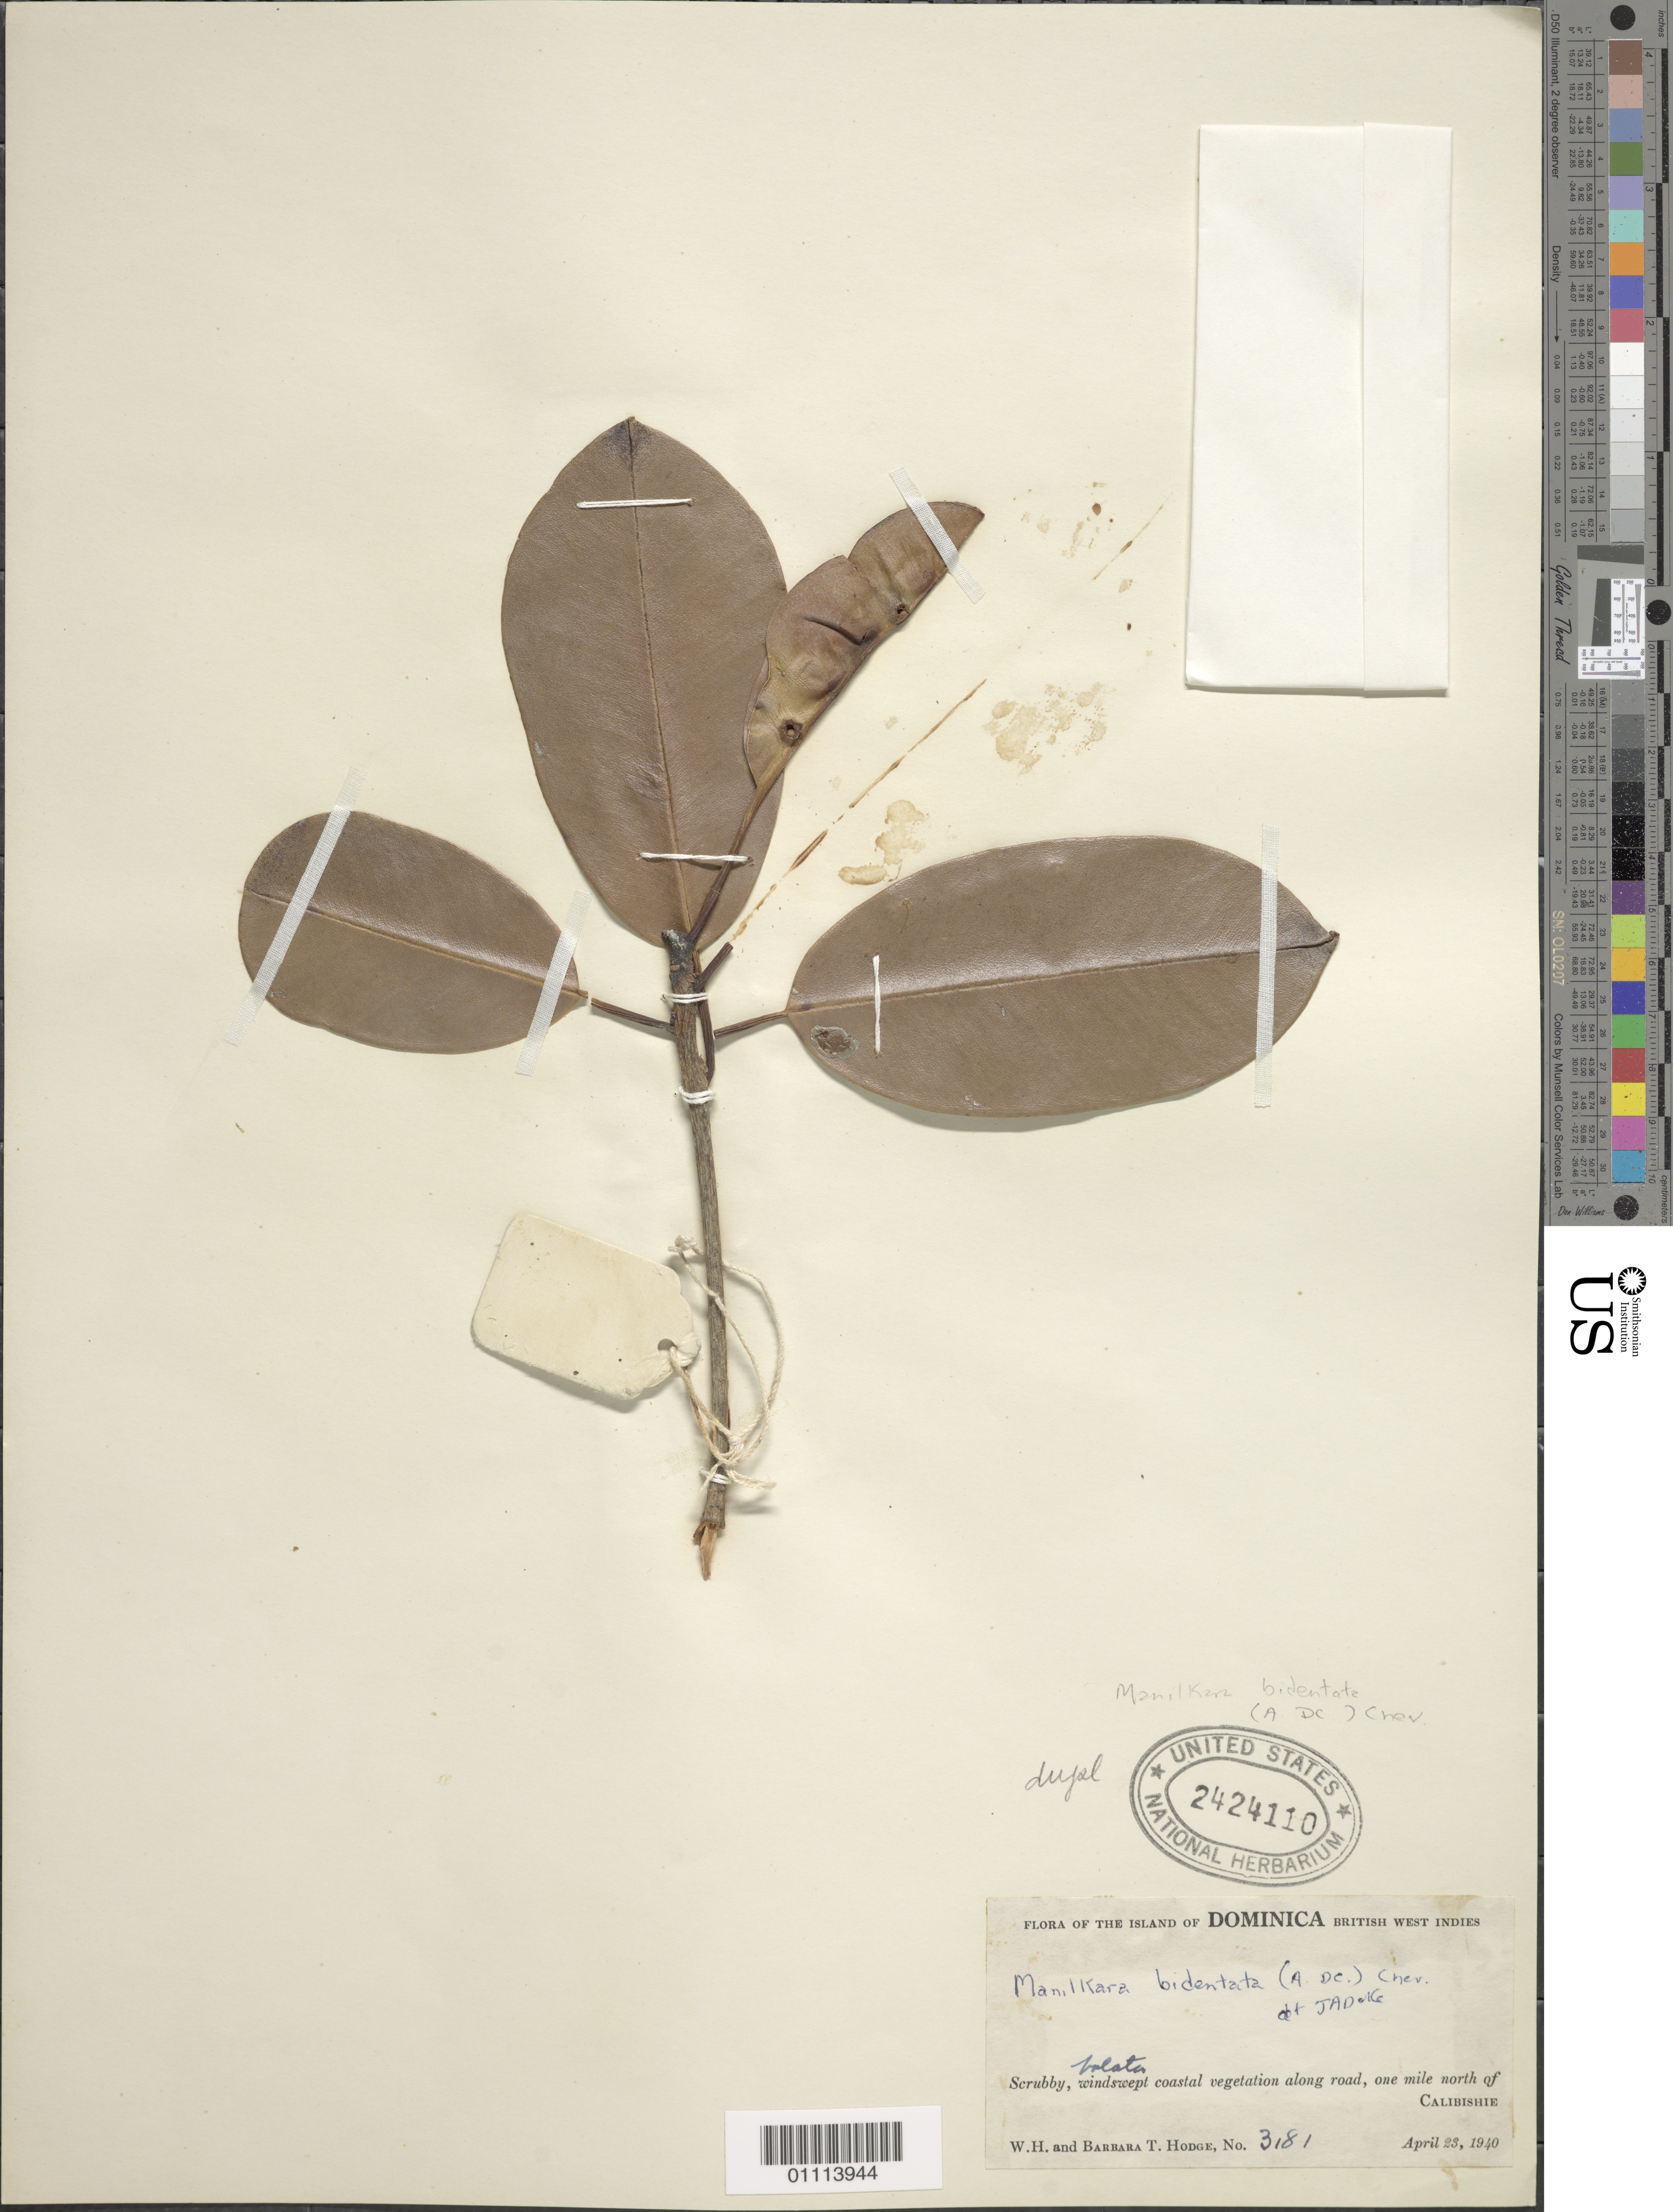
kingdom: Plantae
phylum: Tracheophyta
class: Magnoliopsida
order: Ericales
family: Sapotaceae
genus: Manilkara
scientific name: Manilkara bidentata subsp. bidentata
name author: (A. DC.) A. Chev.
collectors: W. Hodge & B. Hodge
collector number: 3181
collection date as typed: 23 Apr 1940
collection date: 1940-04-23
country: Dominica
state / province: St. Andrew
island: Dominica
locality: Scrubby, windswept coastal vegetation along road, one mile N of Calibishie.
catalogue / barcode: US 2424110